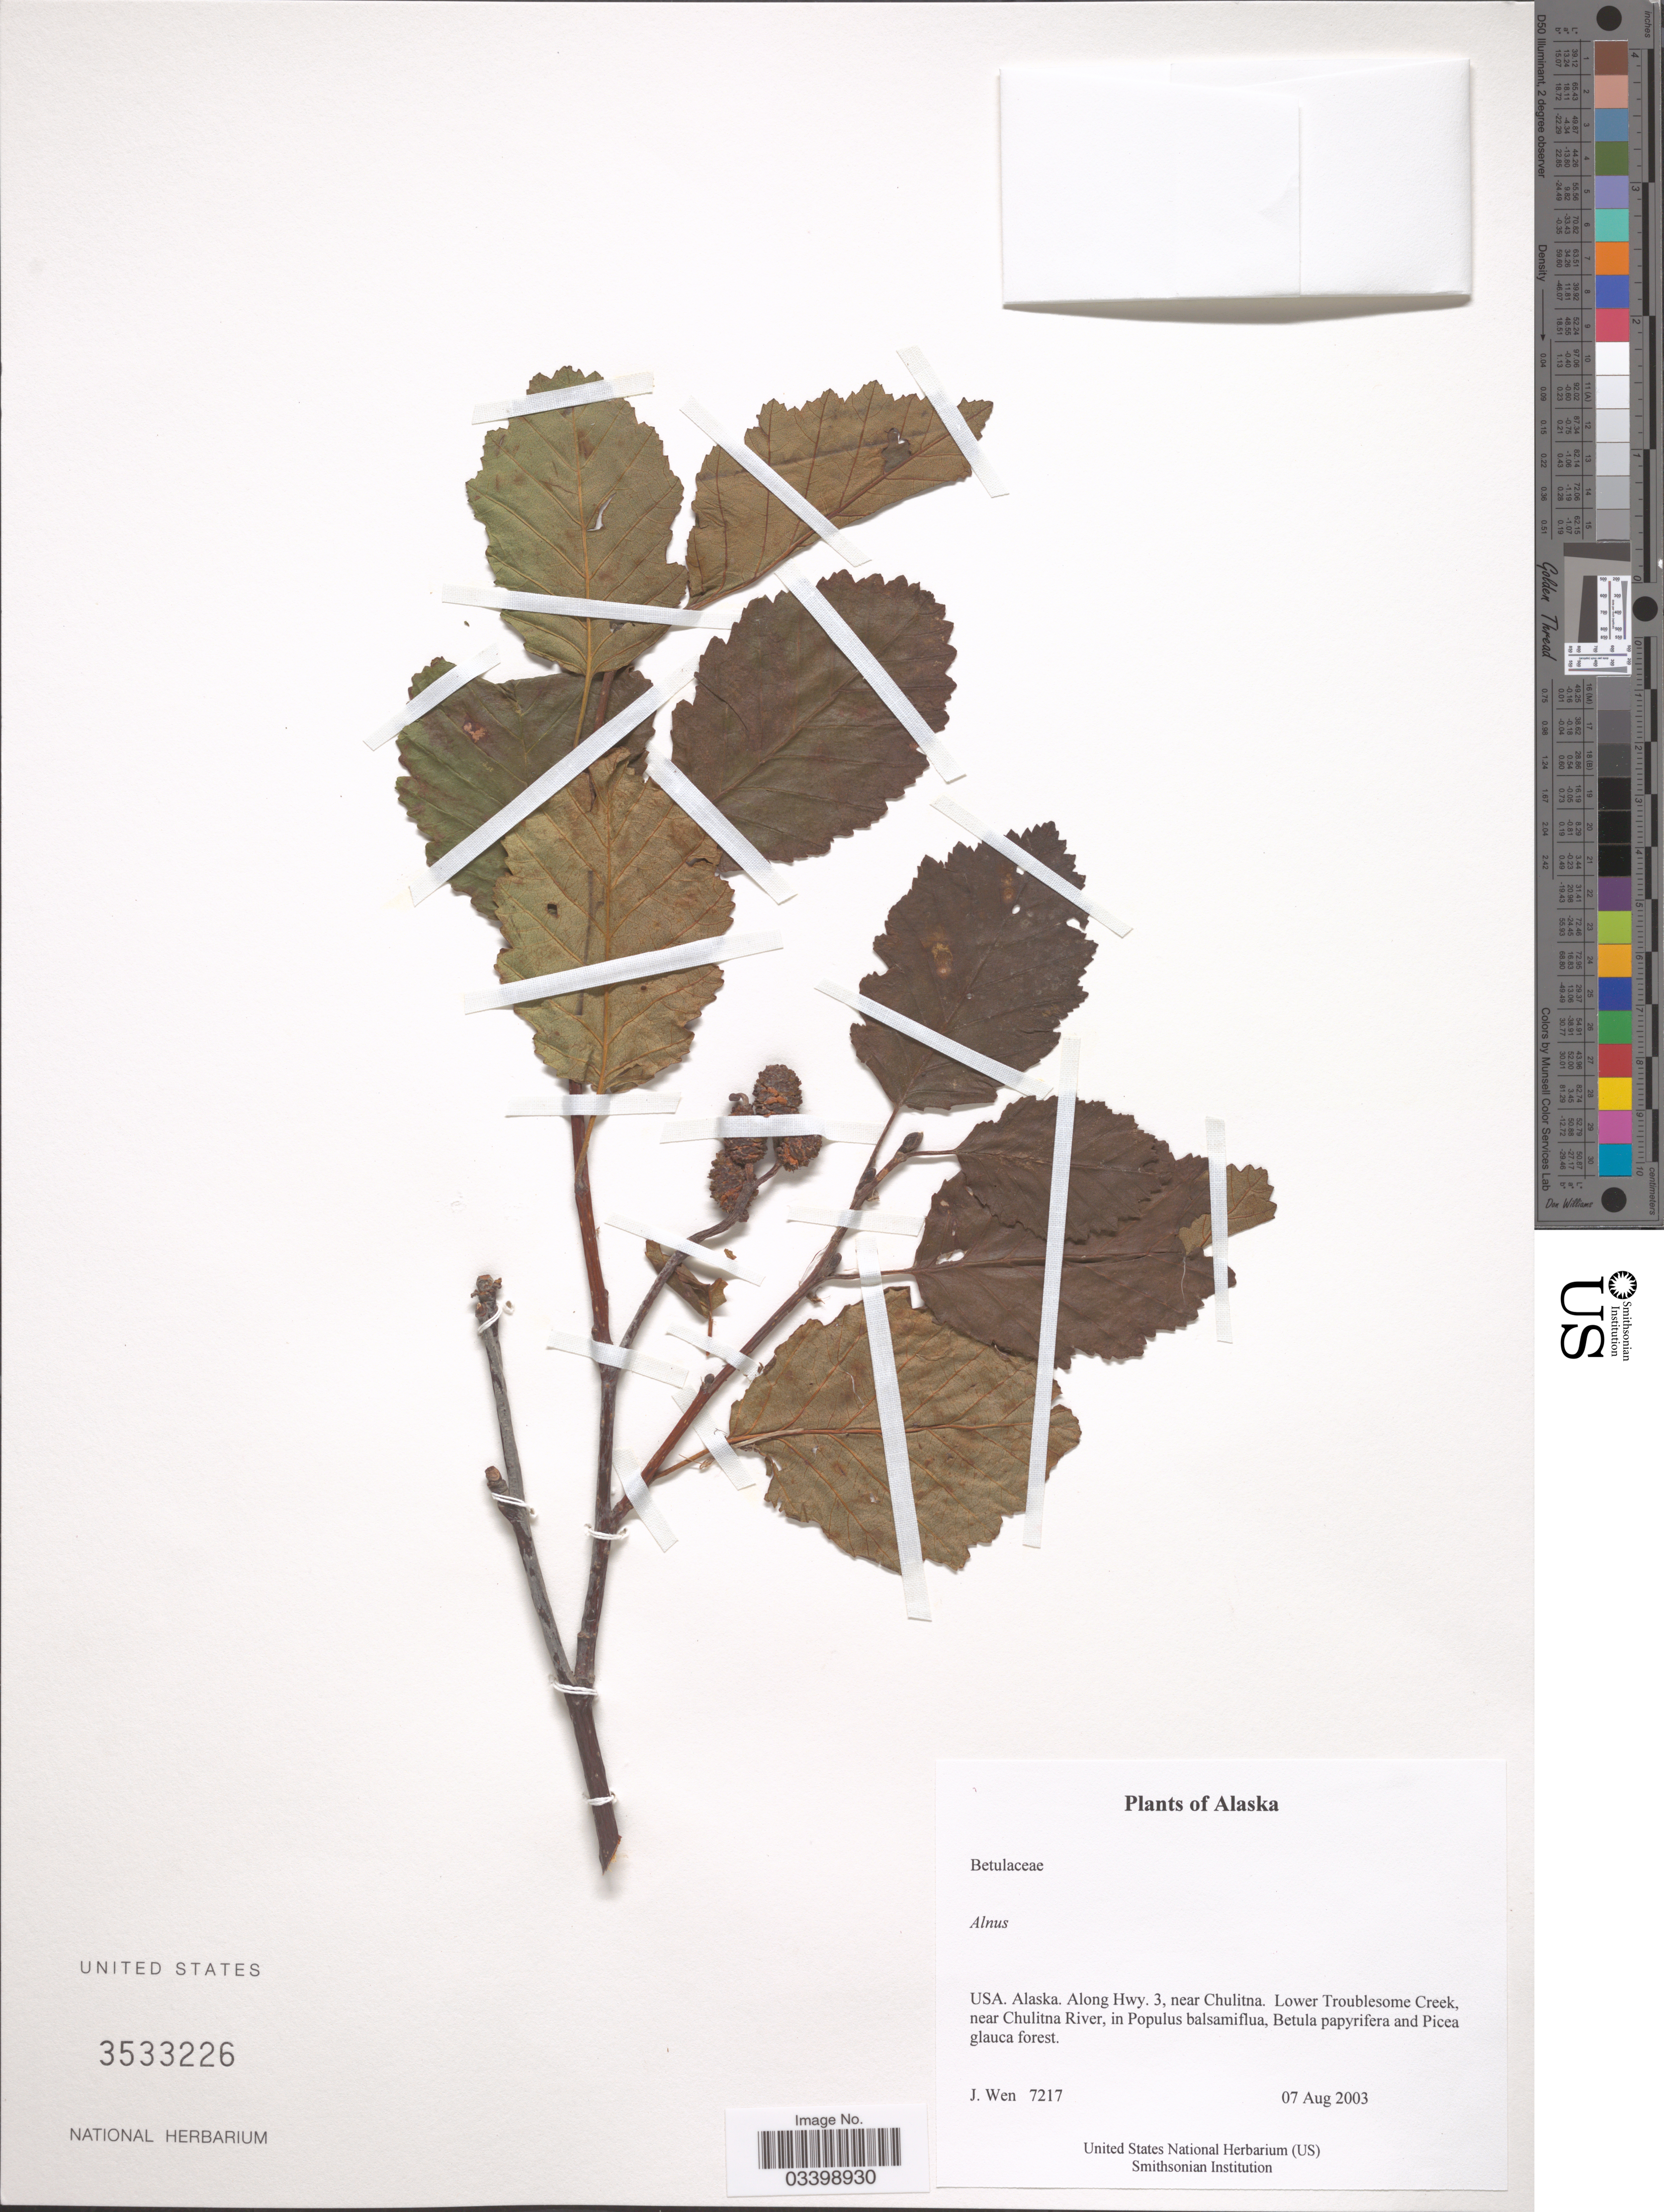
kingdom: Plantae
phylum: Tracheophyta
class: Magnoliopsida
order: Fagales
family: Betulaceae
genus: Alnus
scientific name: Alnus sp.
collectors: J. Wen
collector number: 7217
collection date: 2003-08-07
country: United States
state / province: Alaska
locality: Along Hwy. 3, near Chulitna. Lower Troublesome Creek, near Chulitna River.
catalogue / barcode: US 3533226